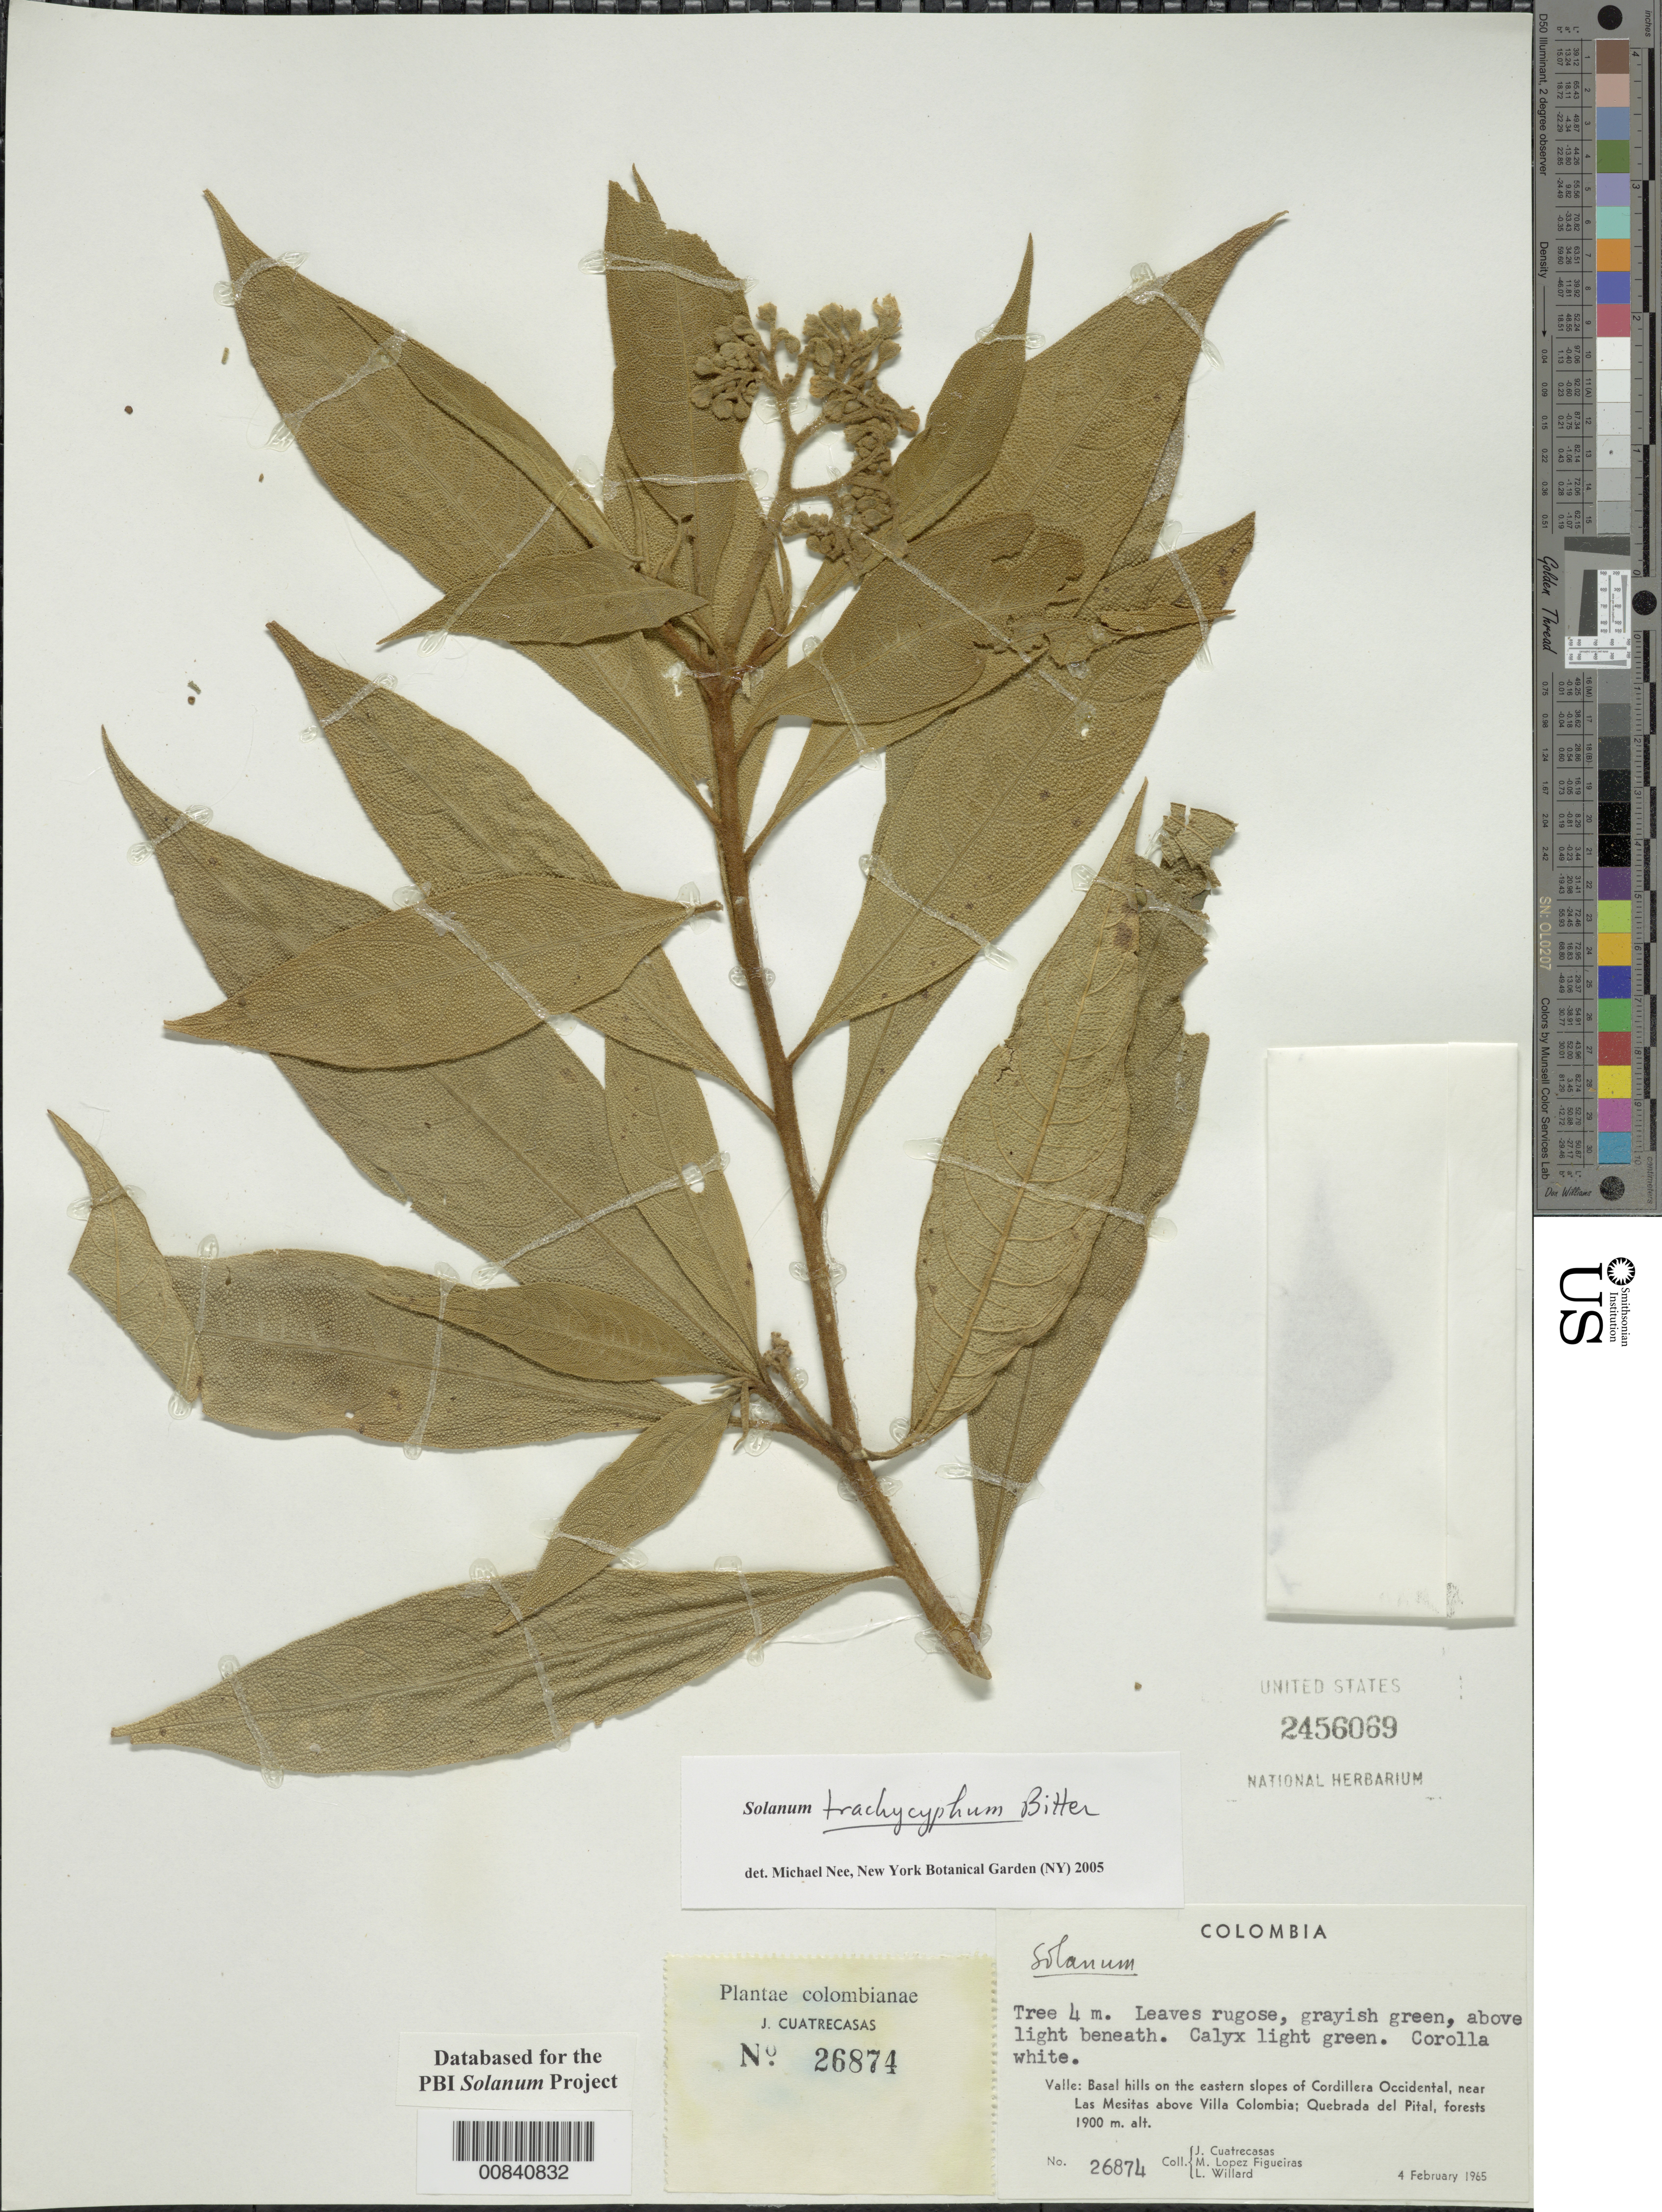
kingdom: Plantae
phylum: Tracheophyta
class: Magnoliopsida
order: Solanales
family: Solanaceae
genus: Solanum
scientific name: Solanum trachycyphum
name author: Bitter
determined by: Nee, Michael H.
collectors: J. Cuatrecasas, M. López Figueiras & L. Willard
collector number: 26874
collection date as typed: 4 Feb 1965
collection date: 1965-02-04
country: Colombia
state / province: Valle del Cauca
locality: Basal hills on the eastern slopes of Cordillera Occidental, near Las Mesistas above Villa Colombia; Quebrada del Pital.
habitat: forests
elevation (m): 1900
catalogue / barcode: US 2456069